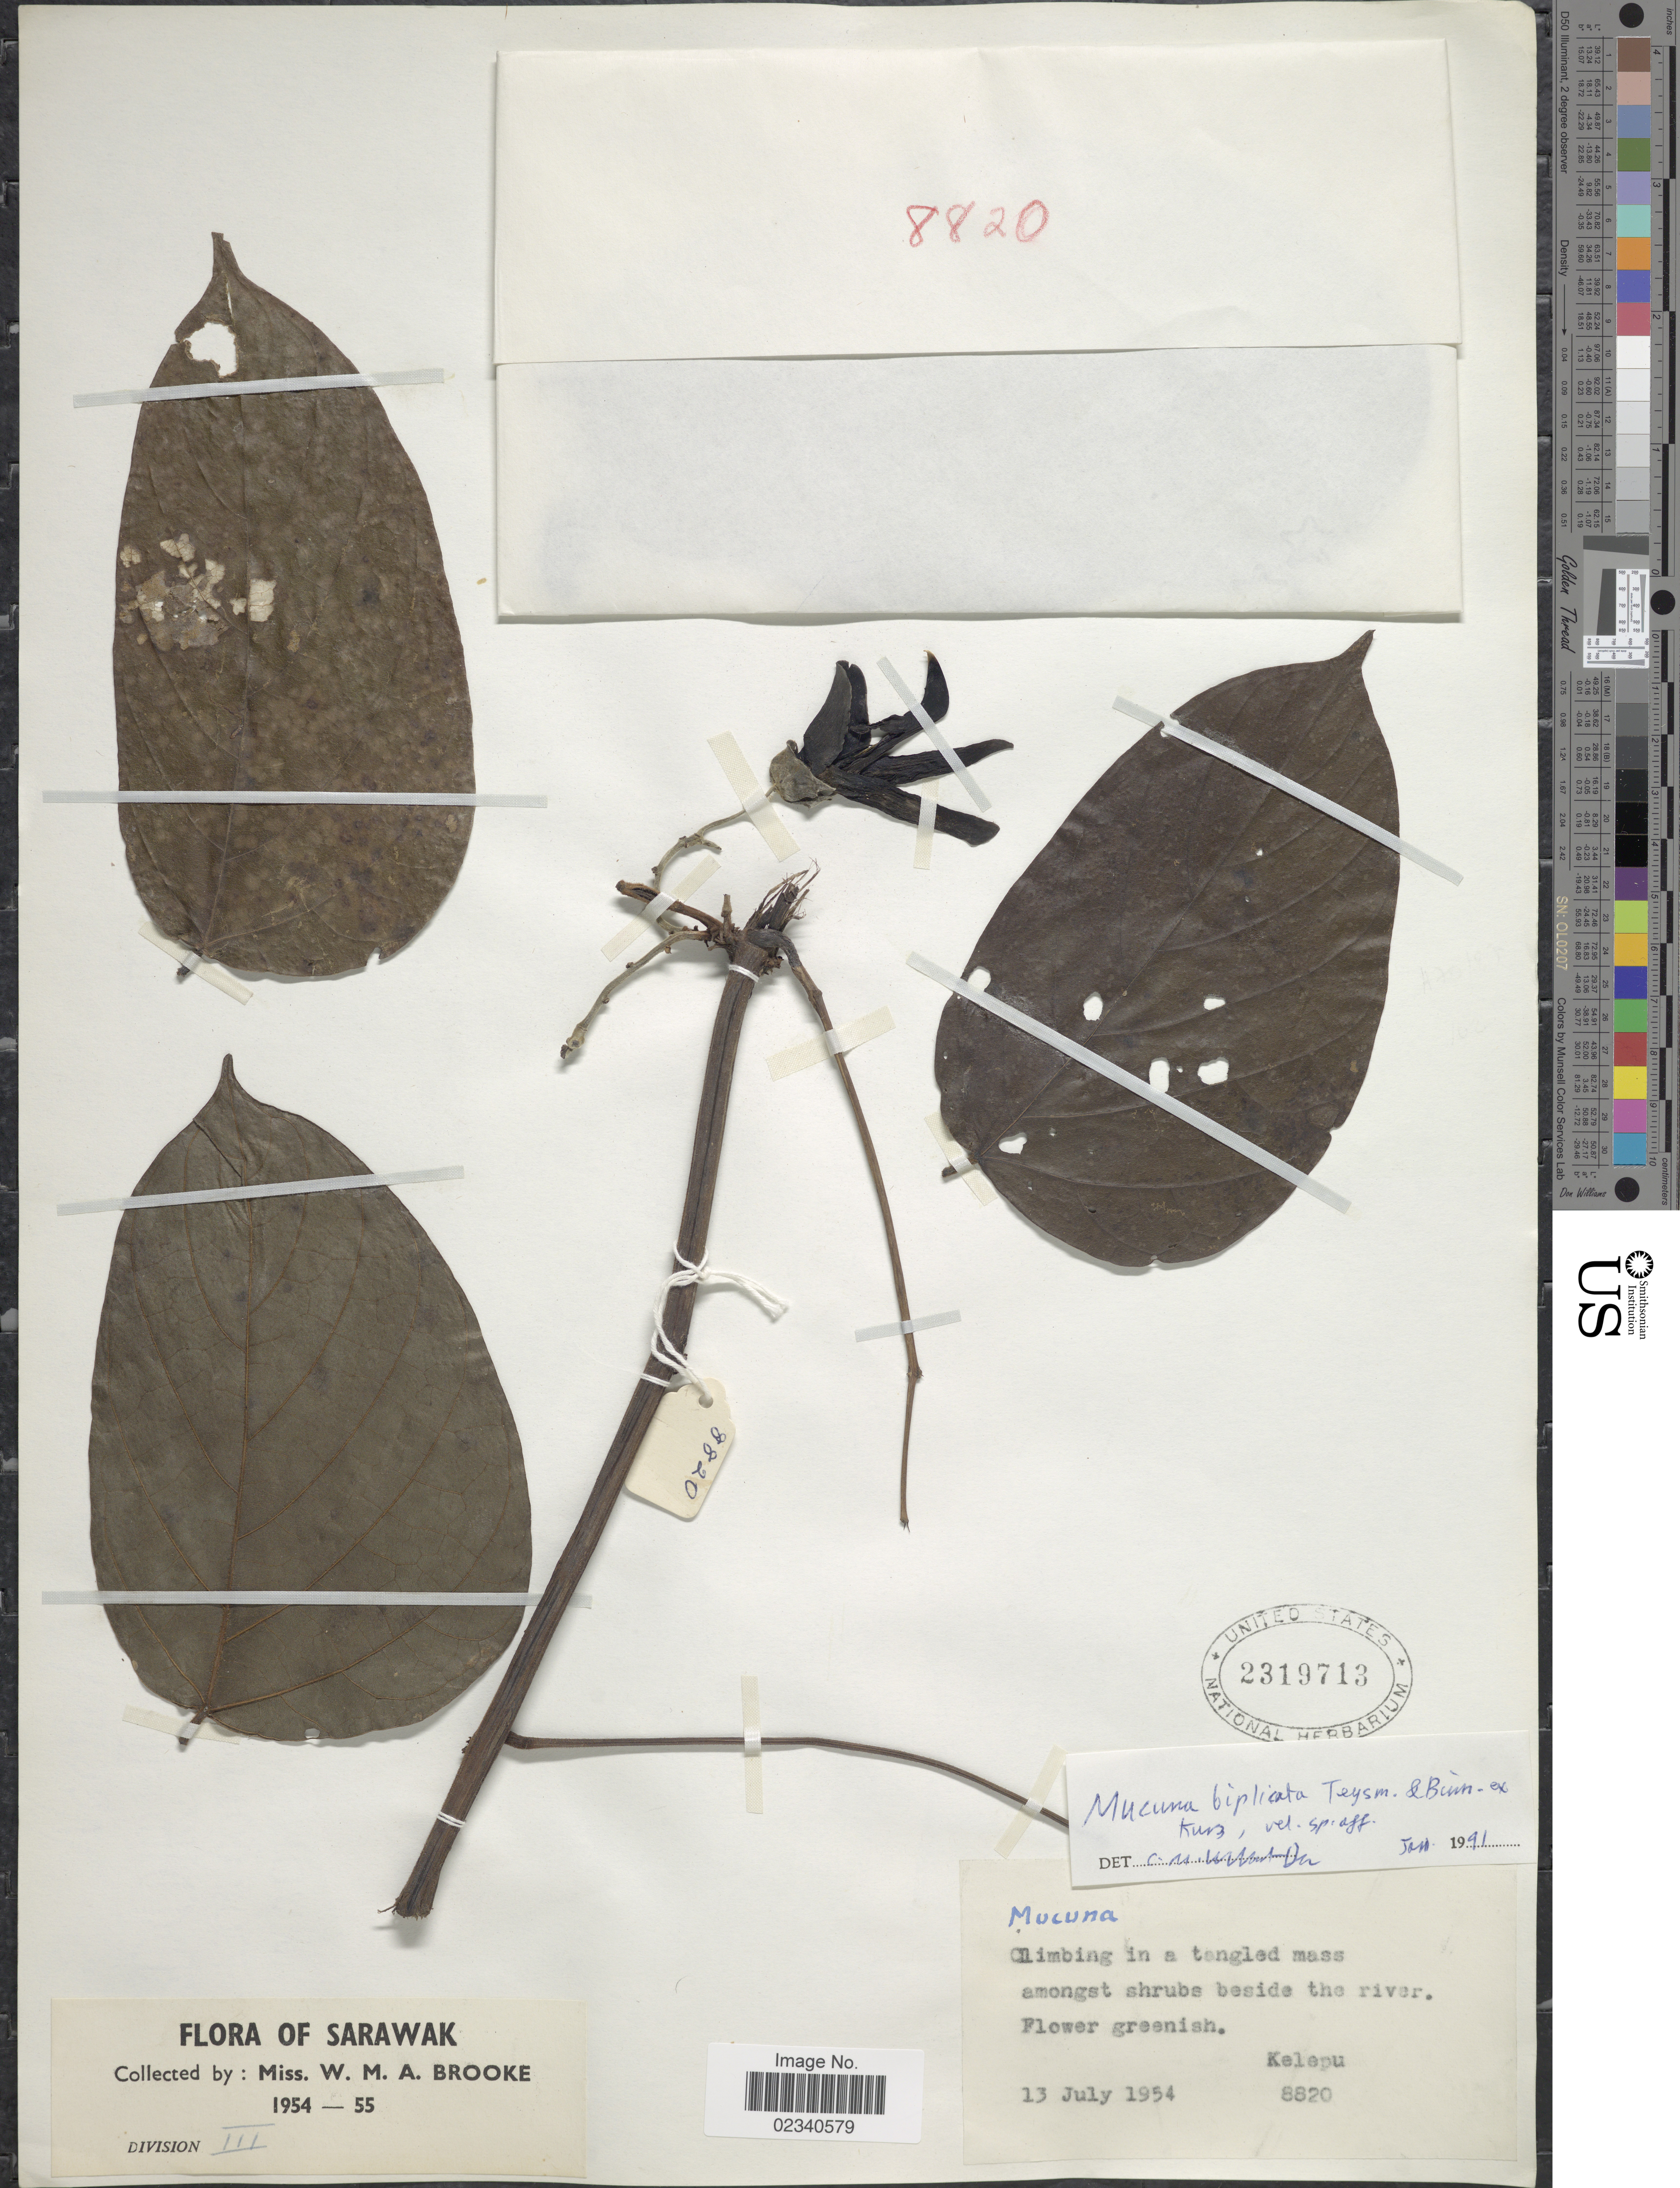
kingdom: Plantae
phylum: Tracheophyta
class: Magnoliopsida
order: Fabales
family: Fabaceae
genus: Mucuna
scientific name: Mucuna biplicata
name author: Teijsm. & Binn.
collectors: W. Brooke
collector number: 8820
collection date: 1954-07-13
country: Malaysia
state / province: Sarawak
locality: Division III. beside the river. Kelepu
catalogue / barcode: US 2319713